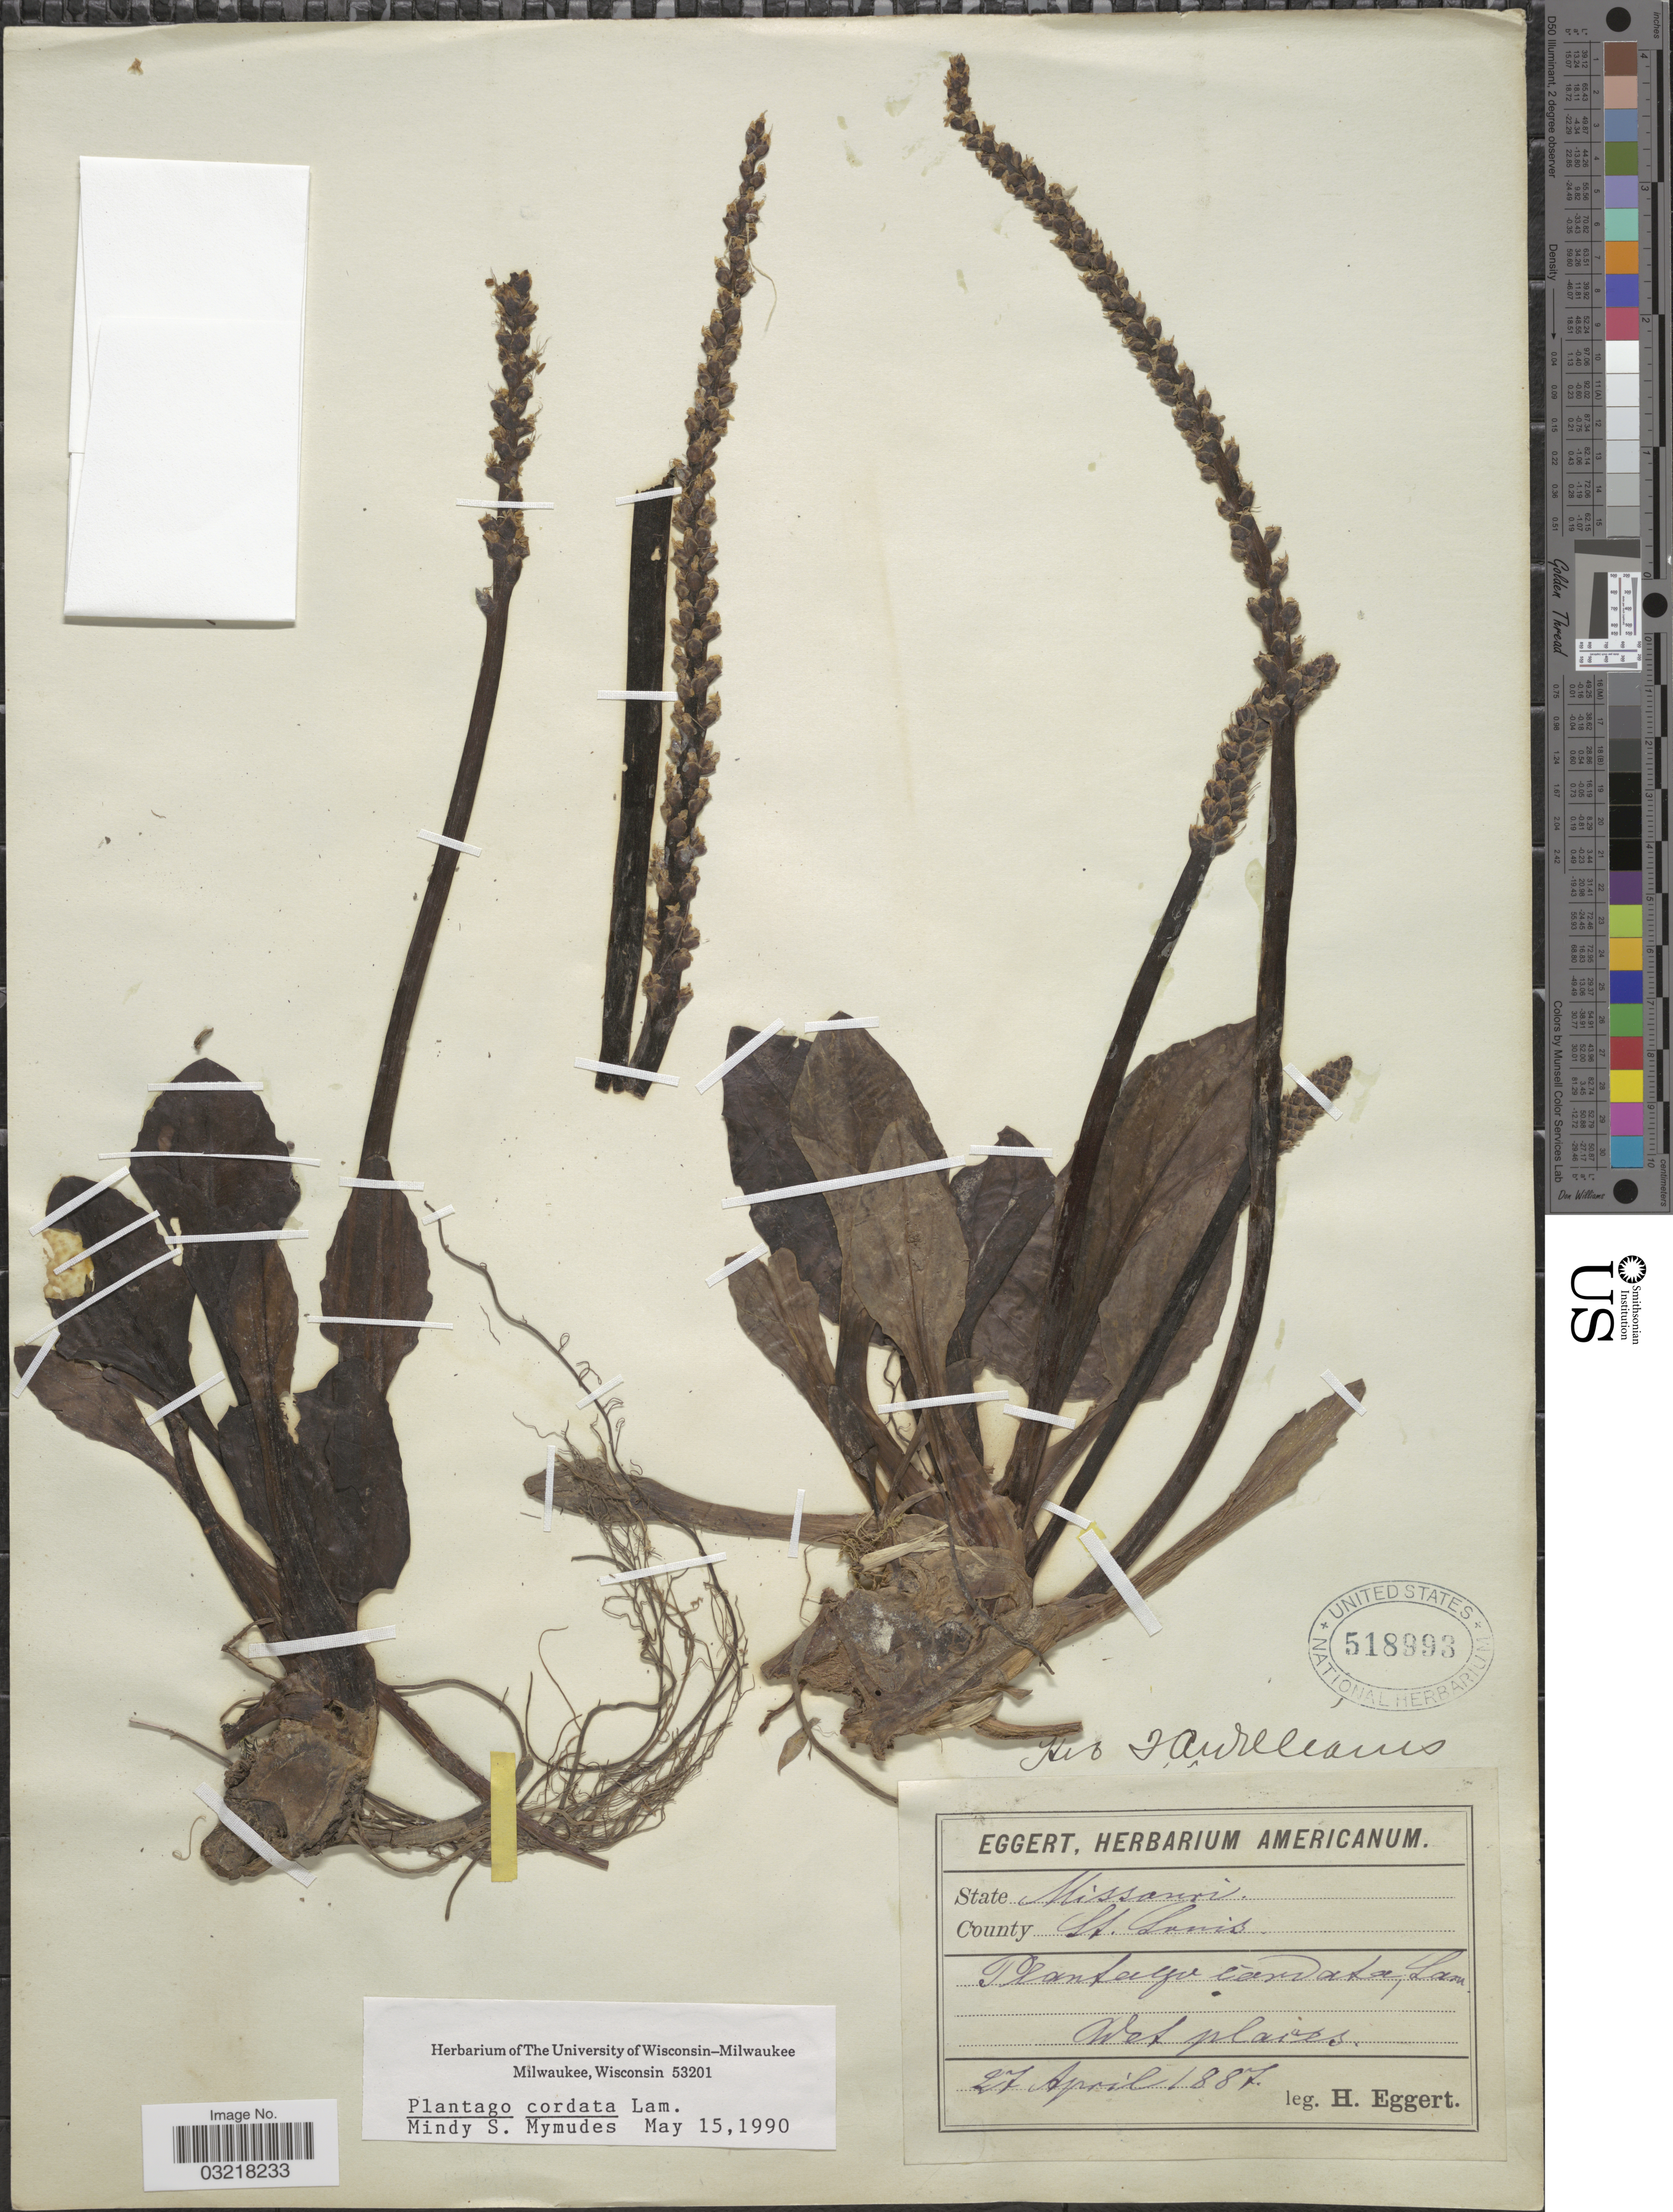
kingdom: Plantae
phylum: Tracheophyta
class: Magnoliopsida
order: Lamiales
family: Plantaginaceae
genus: Plantago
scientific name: Plantago cordata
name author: Lam.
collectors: H. Eggert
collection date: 1887-04-27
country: United States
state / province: Missouri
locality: County St. Louis.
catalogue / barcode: US 518993